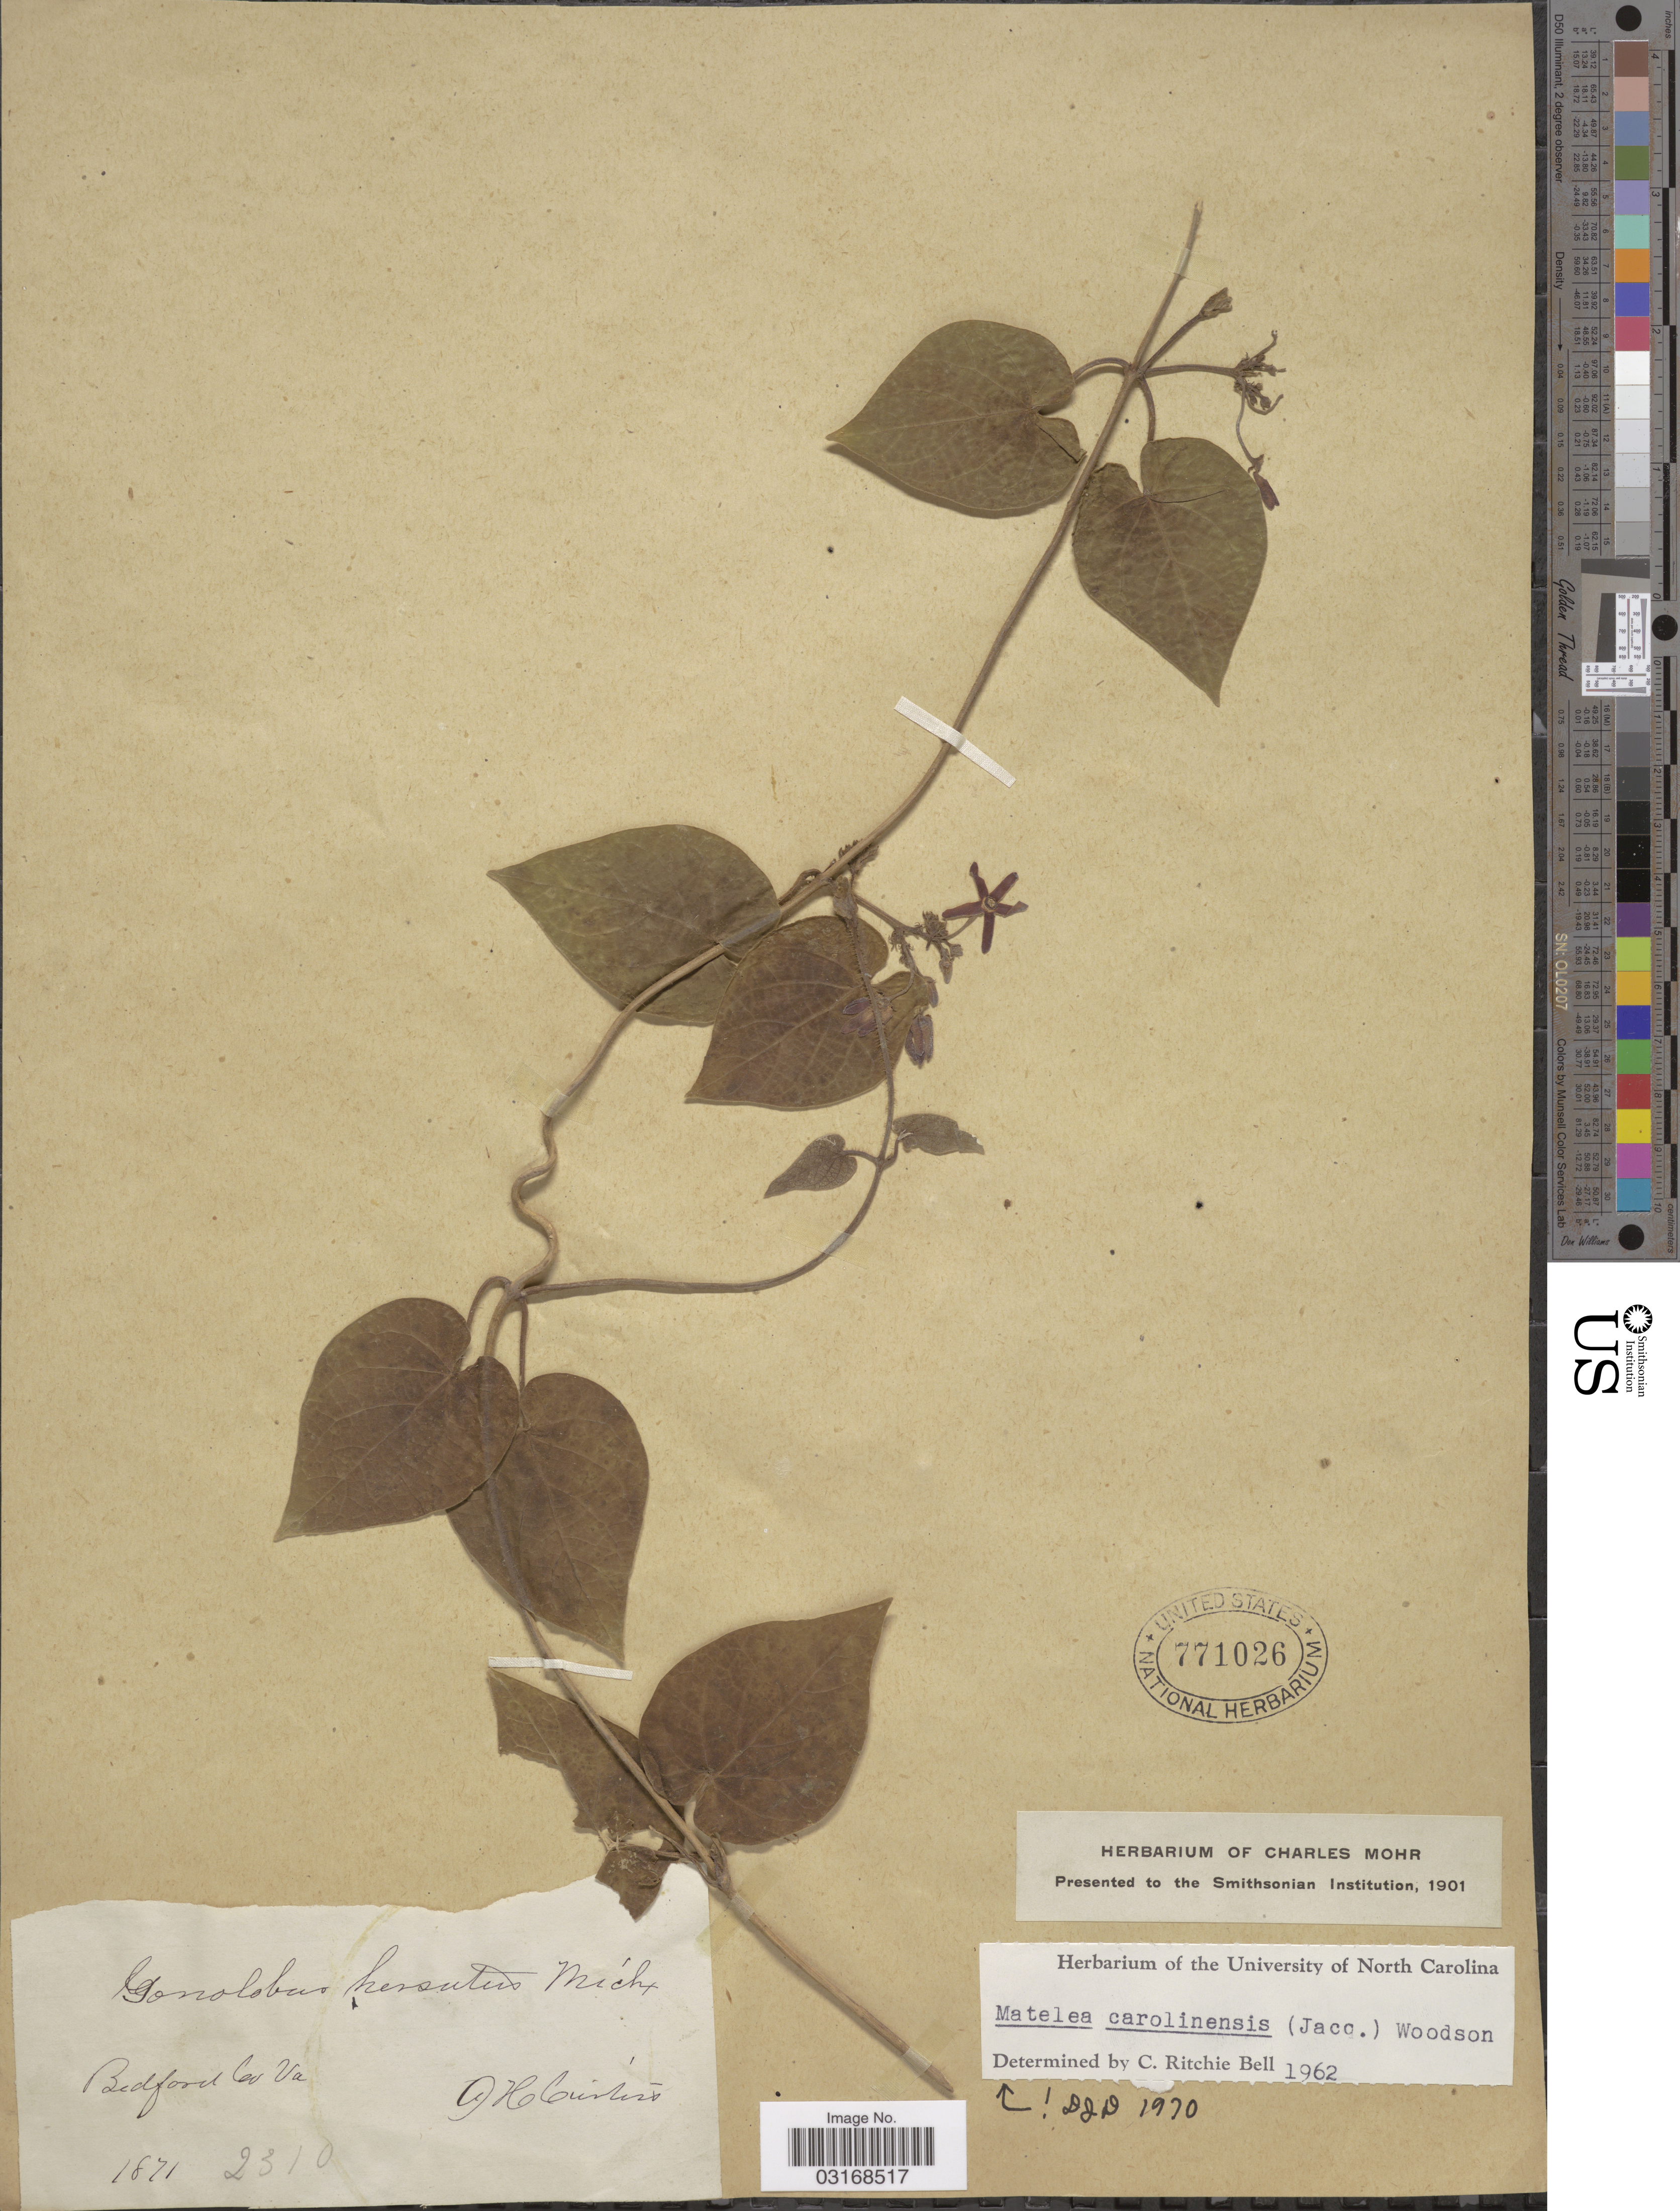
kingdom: Plantae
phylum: Tracheophyta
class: Magnoliopsida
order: Gentianales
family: Apocynaceae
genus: Matelea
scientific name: Matelea carolinensis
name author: (Jacq.) Woodson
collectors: A. H. Curtiss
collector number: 2310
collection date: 1871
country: United States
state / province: Virginia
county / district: Bedford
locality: Bedford Co Va.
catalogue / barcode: US 771026